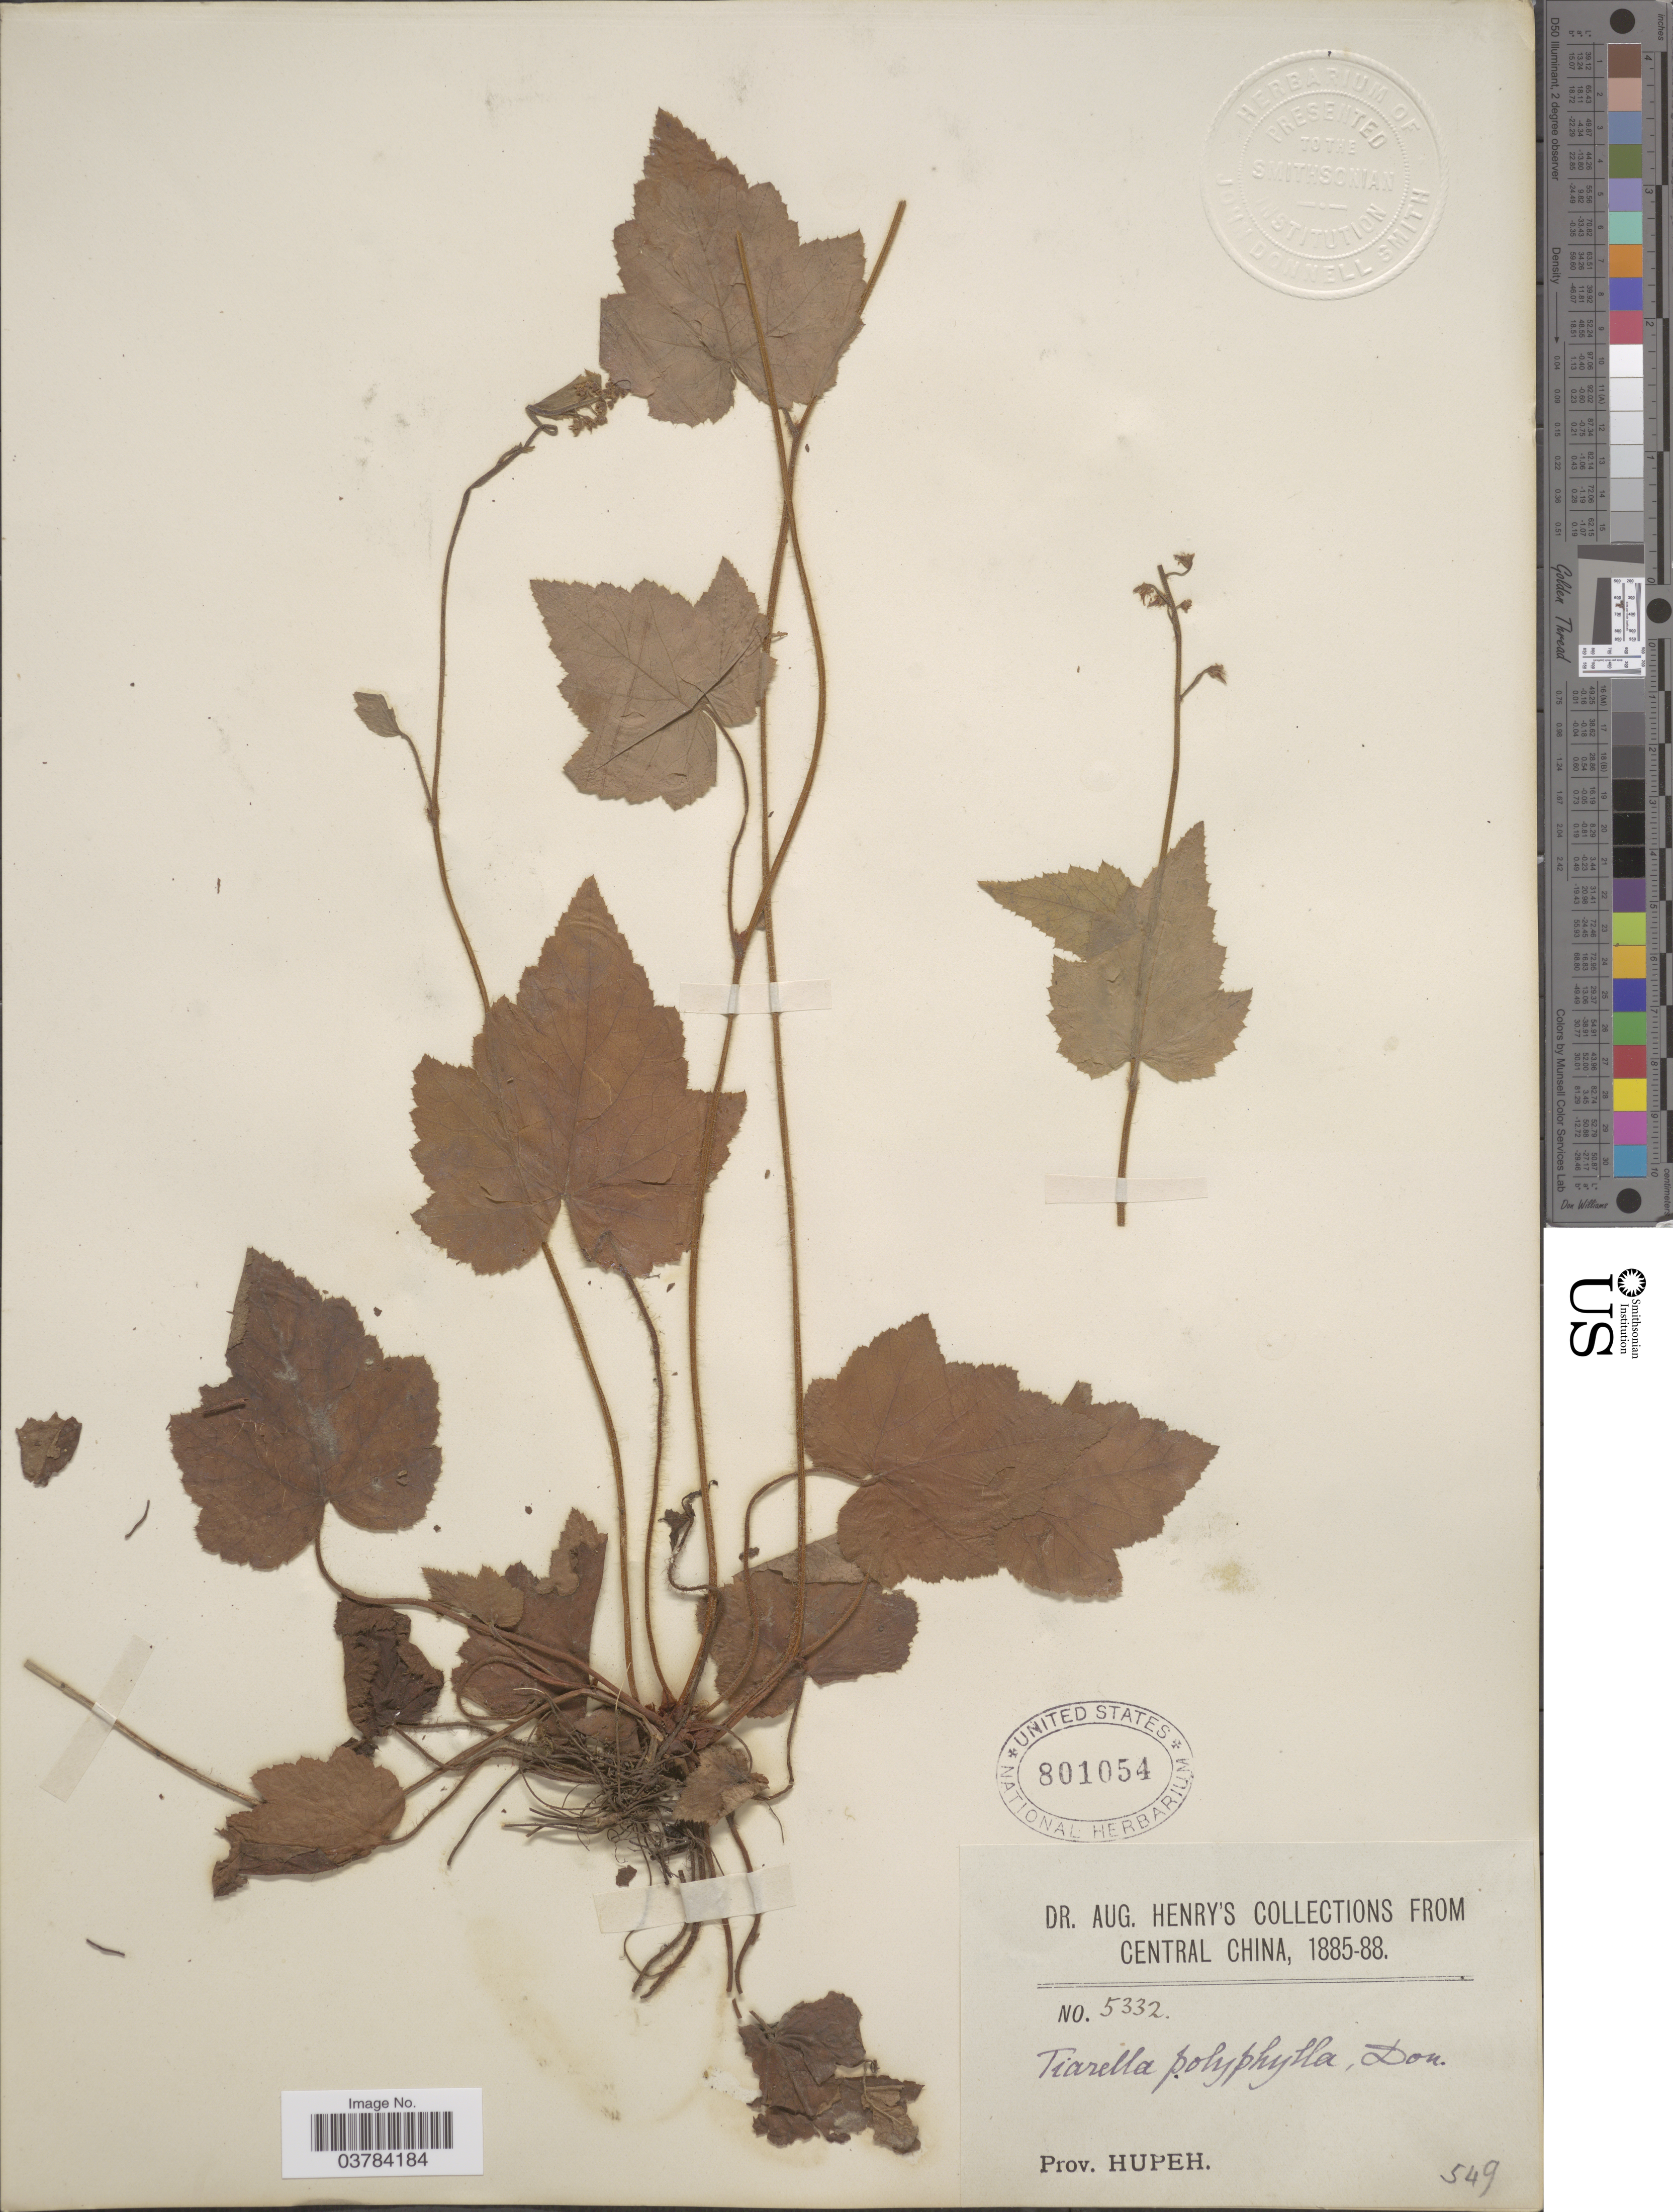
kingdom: Plantae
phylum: Tracheophyta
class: Magnoliopsida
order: Saxifragales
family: Saxifragaceae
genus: Tiarella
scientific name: Tiarella polyphylla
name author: D. Don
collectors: A. Henry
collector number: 5332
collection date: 1885/1888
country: China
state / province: Hubei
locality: Central China. Prov. Hupeh.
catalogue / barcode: US 801054